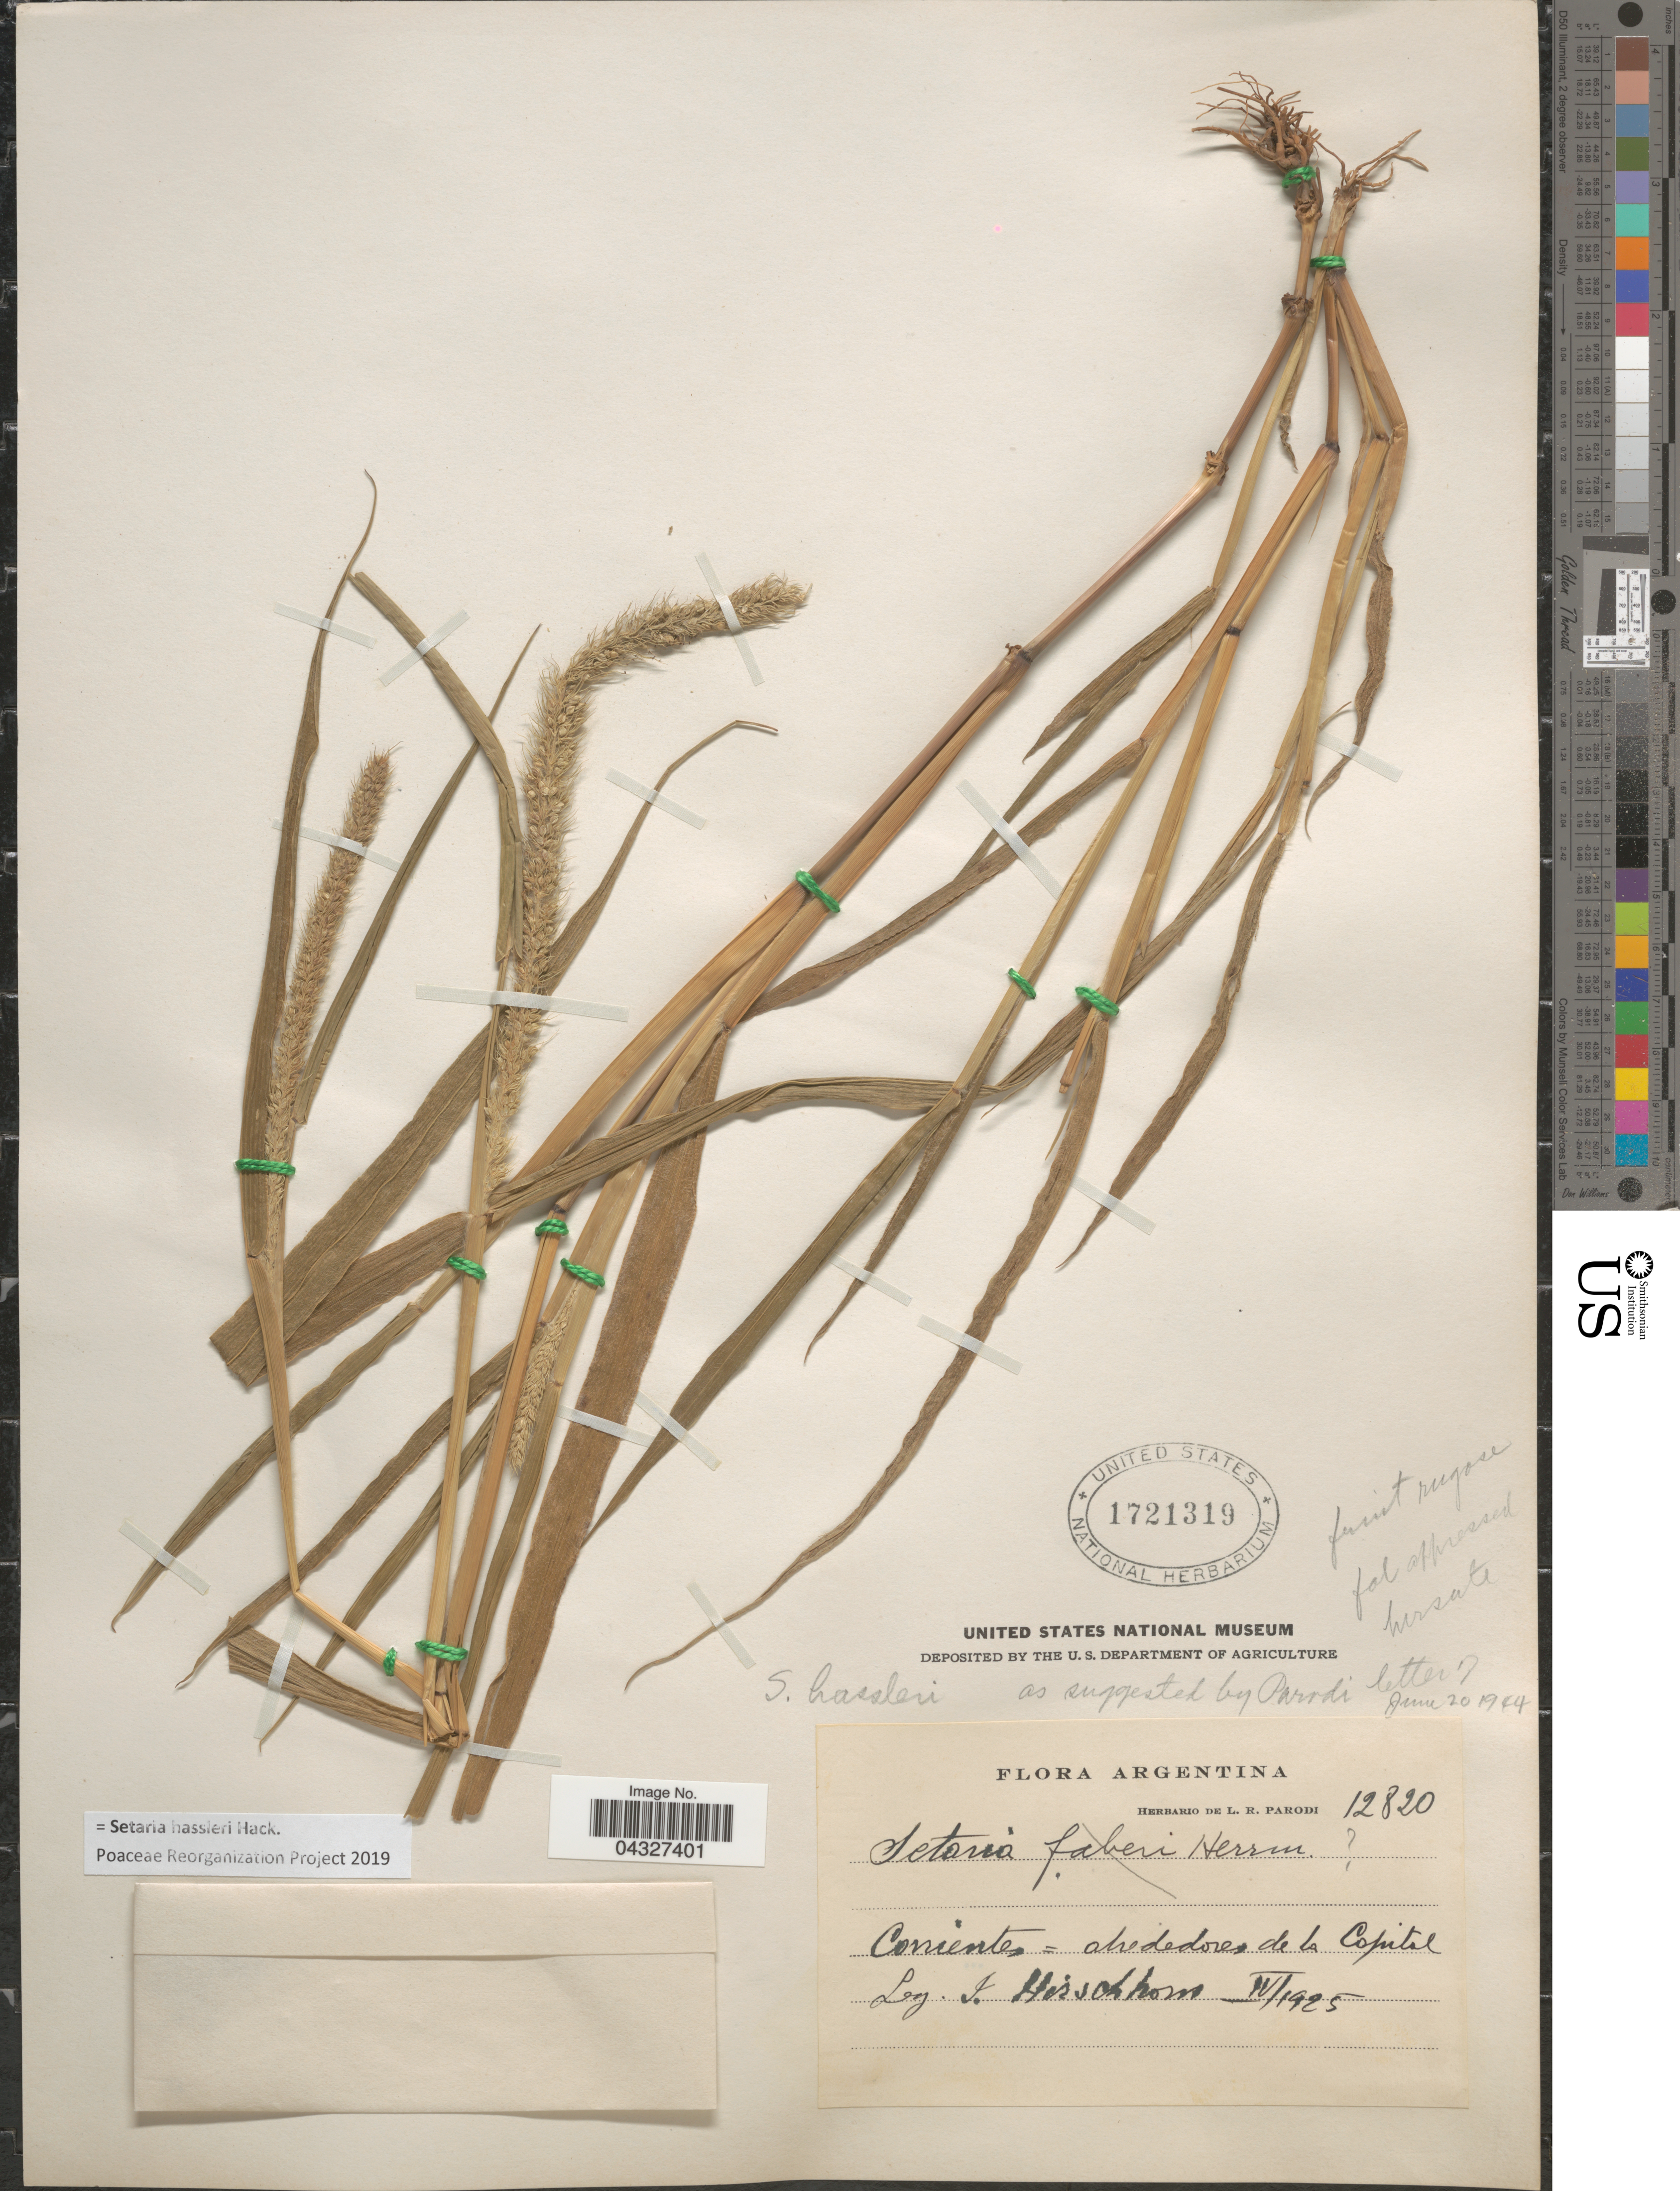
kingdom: Plantae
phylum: Tracheophyta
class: Liliopsida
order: Poales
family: Poaceae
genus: Setaria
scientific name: Setaria hassleri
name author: Hack. in Chodat & Hassl.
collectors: F. Hirschhorn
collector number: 12820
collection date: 1925-04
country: Argentina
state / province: Corrientes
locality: Corrientes = alrededores de la Capital.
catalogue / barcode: US 1721319